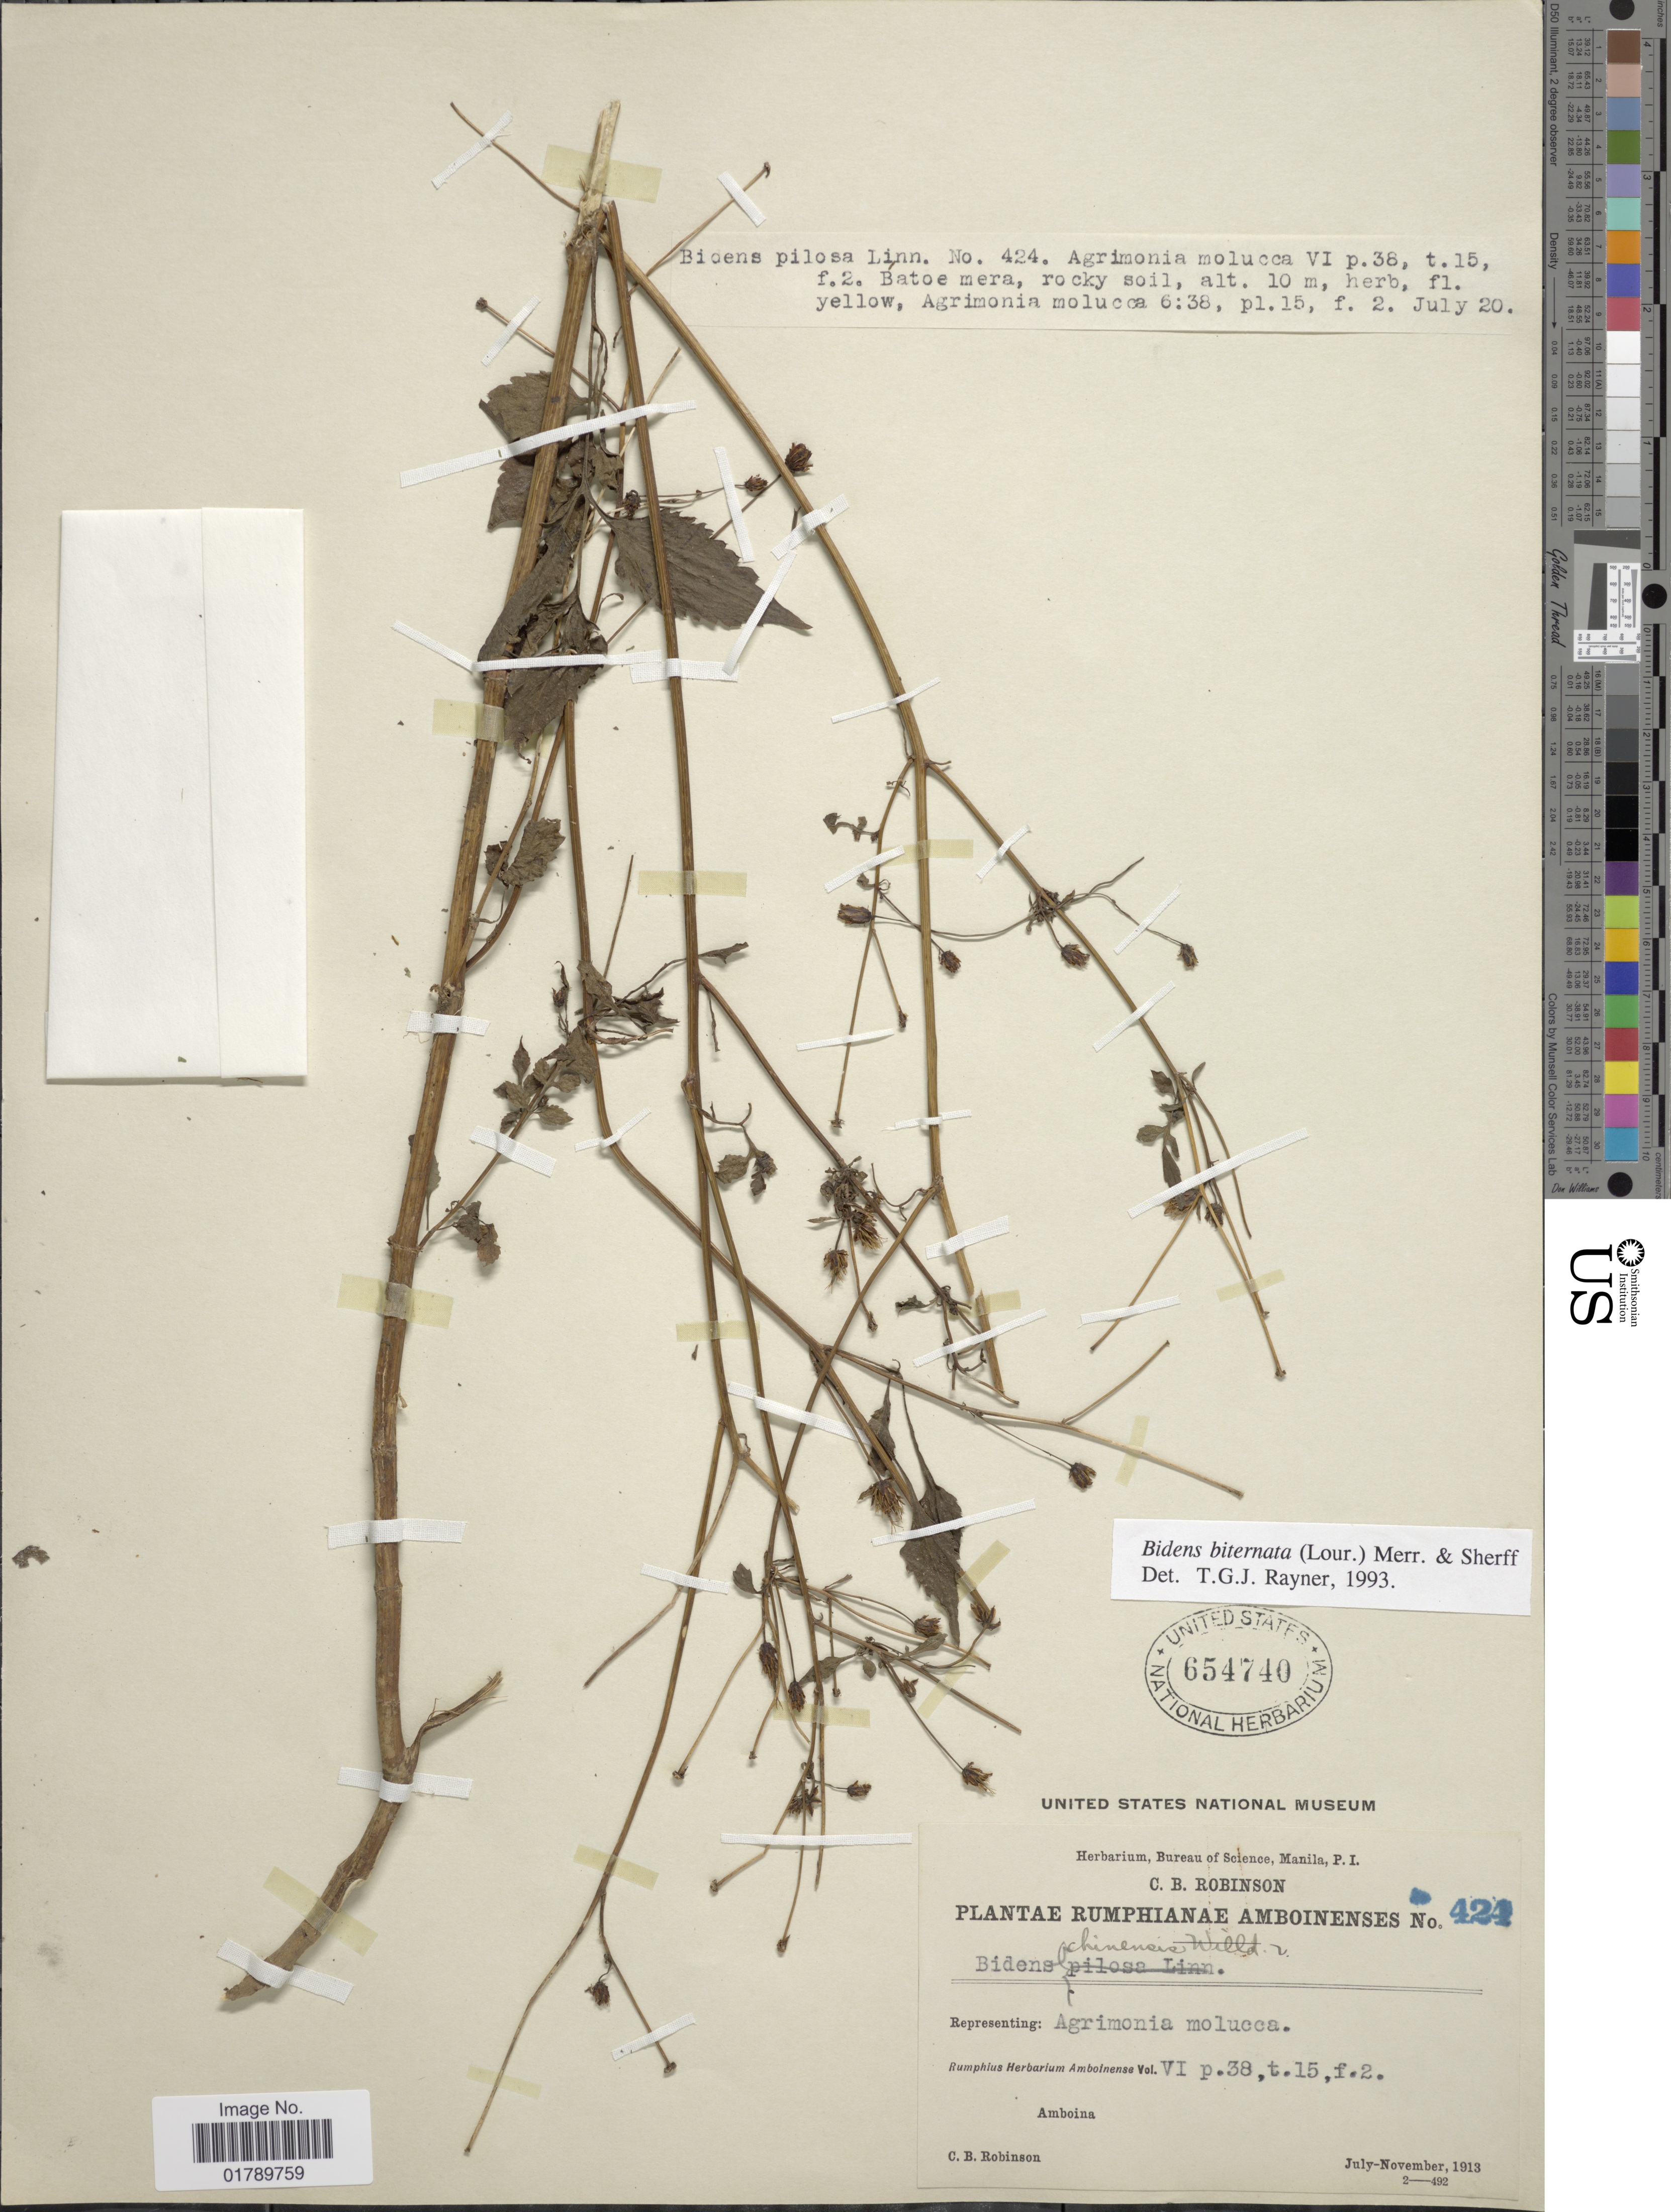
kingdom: Plantae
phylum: Tracheophyta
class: Magnoliopsida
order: Asterales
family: Asteraceae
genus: Bidens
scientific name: Bidens biternata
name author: (Lour.) Merr. & Sherff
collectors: C. Robinson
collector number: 424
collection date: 1913-07/1913-11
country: Indonesia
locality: Rumphianae Amboinenses. Amboina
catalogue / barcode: US 654740